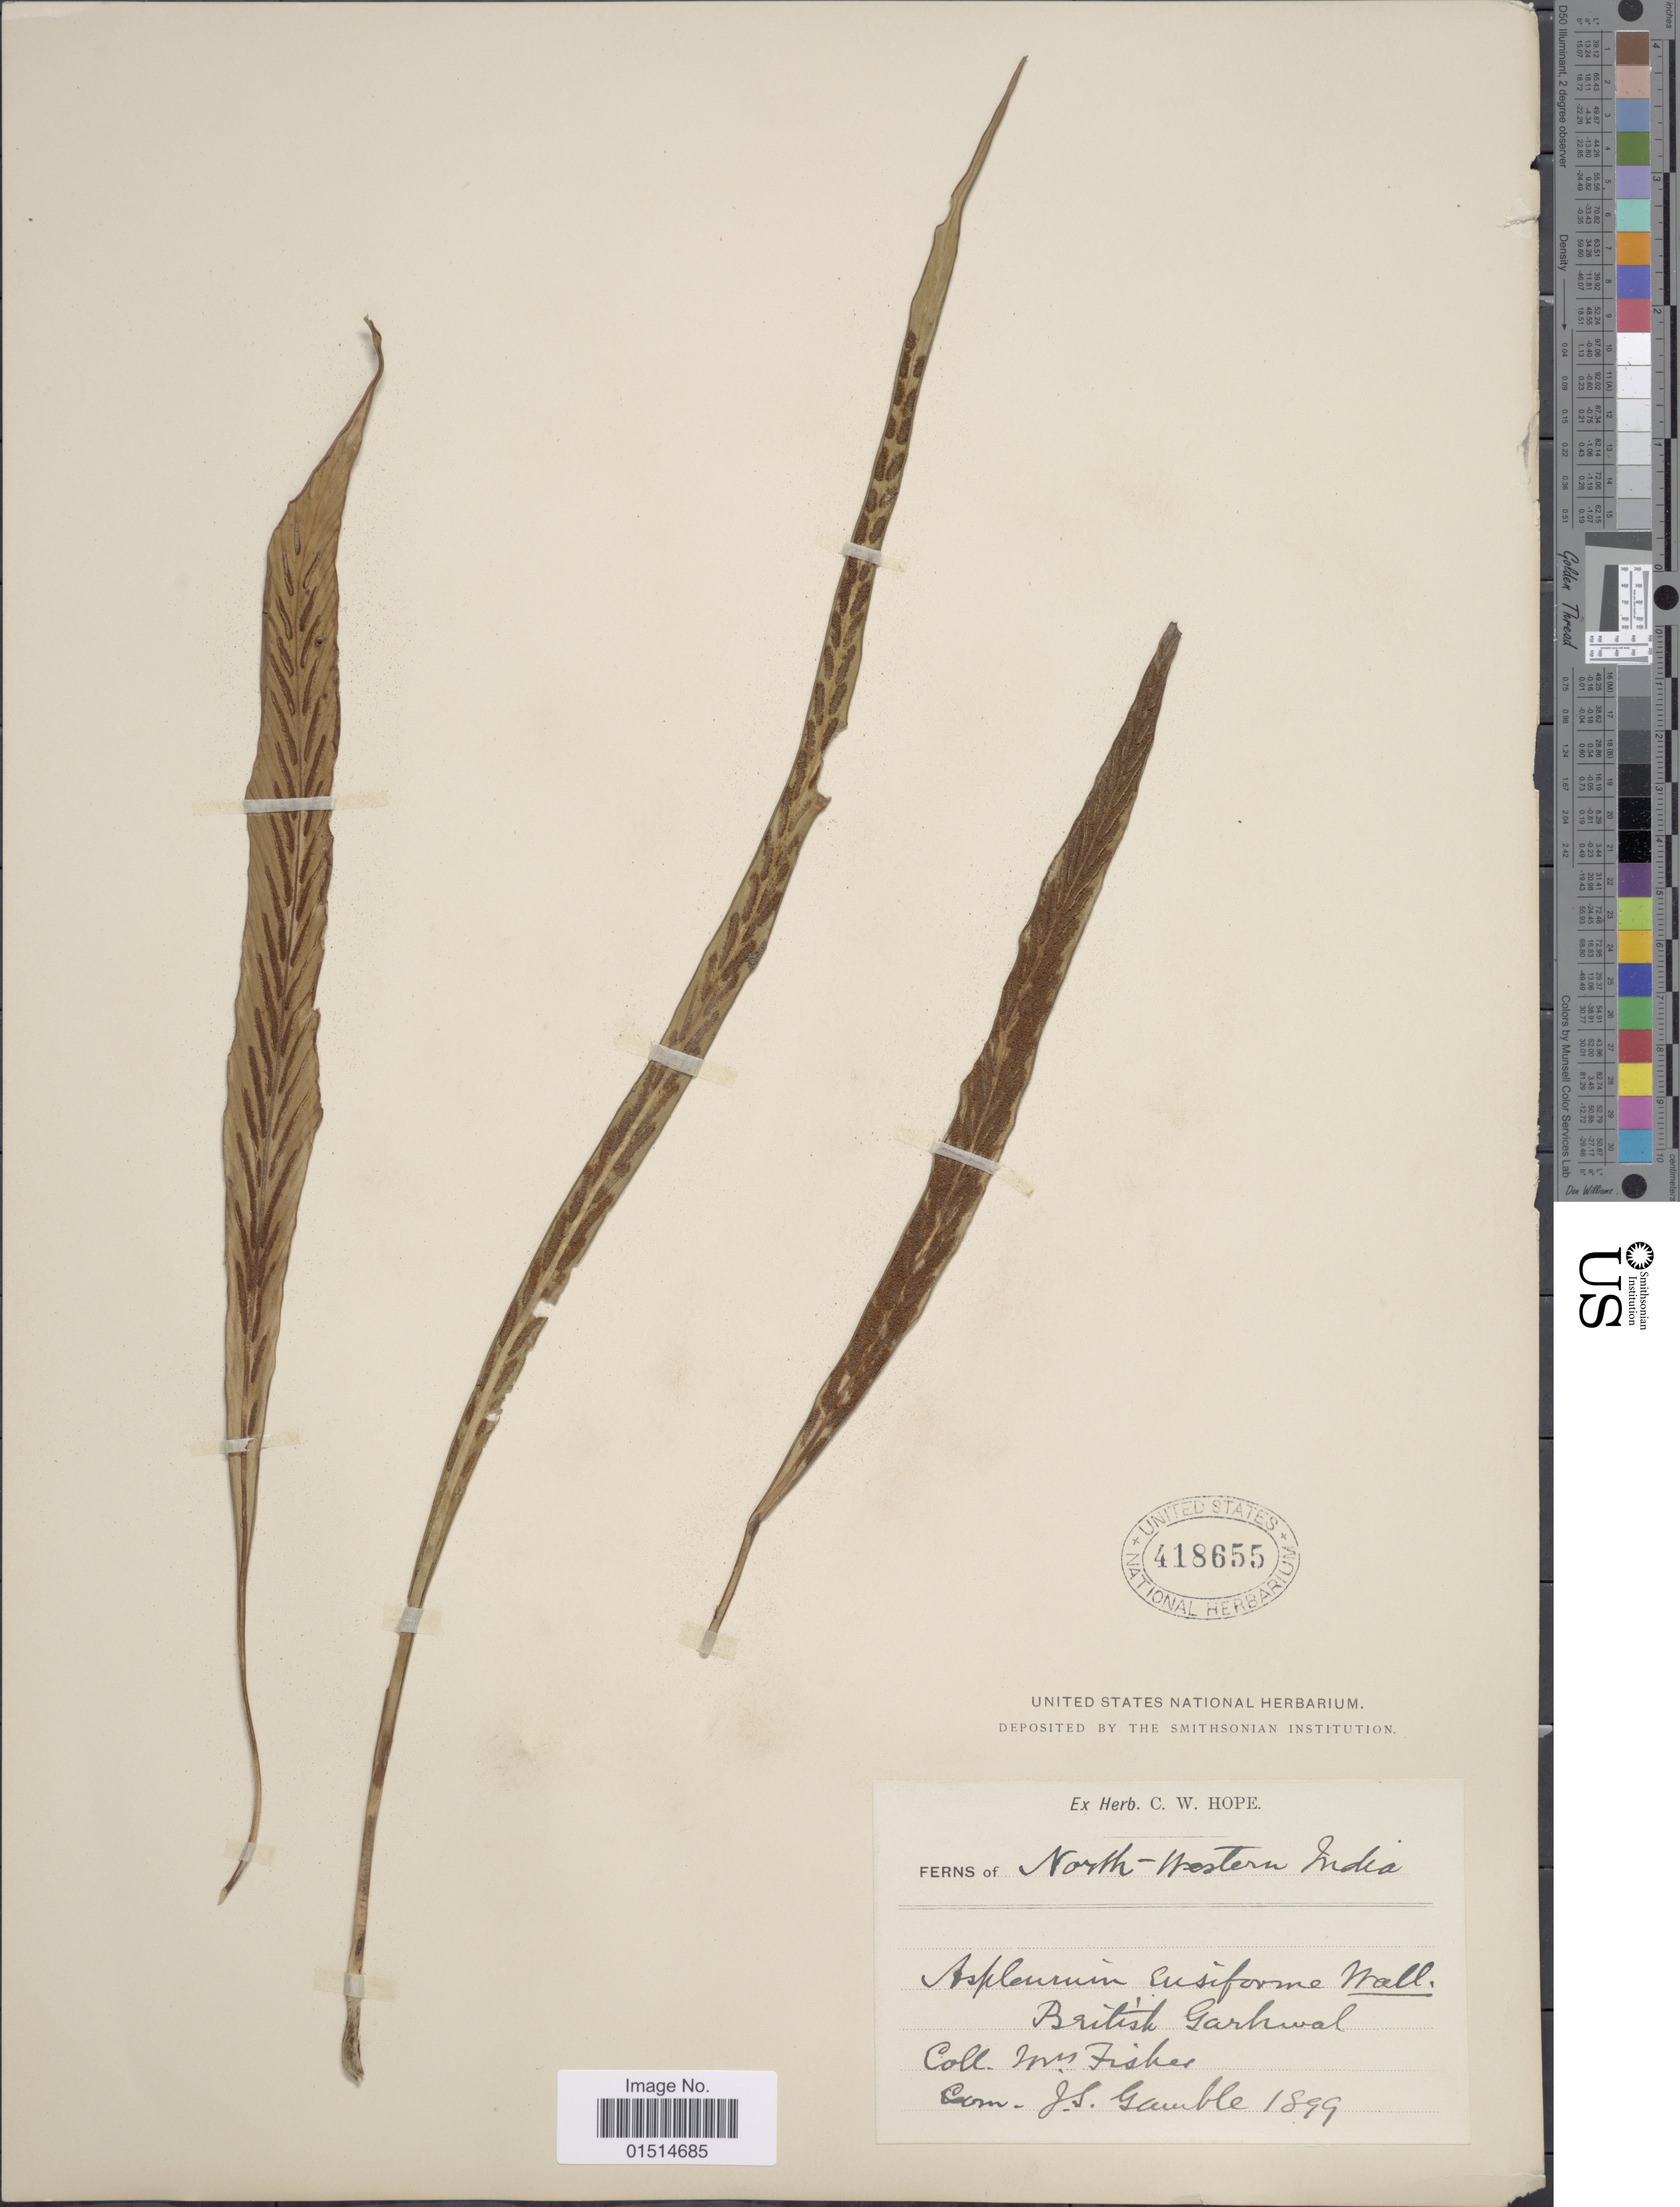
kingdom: Plantae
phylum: Tracheophyta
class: Polypodiopsida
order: Polypodiales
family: Aspleniaceae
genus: Asplenium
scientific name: Asplenium ensiforme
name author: Wall. ex Hook. & Grev.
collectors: Fisher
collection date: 1899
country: India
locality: North-Western India, British Garhwal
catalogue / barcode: US 418655